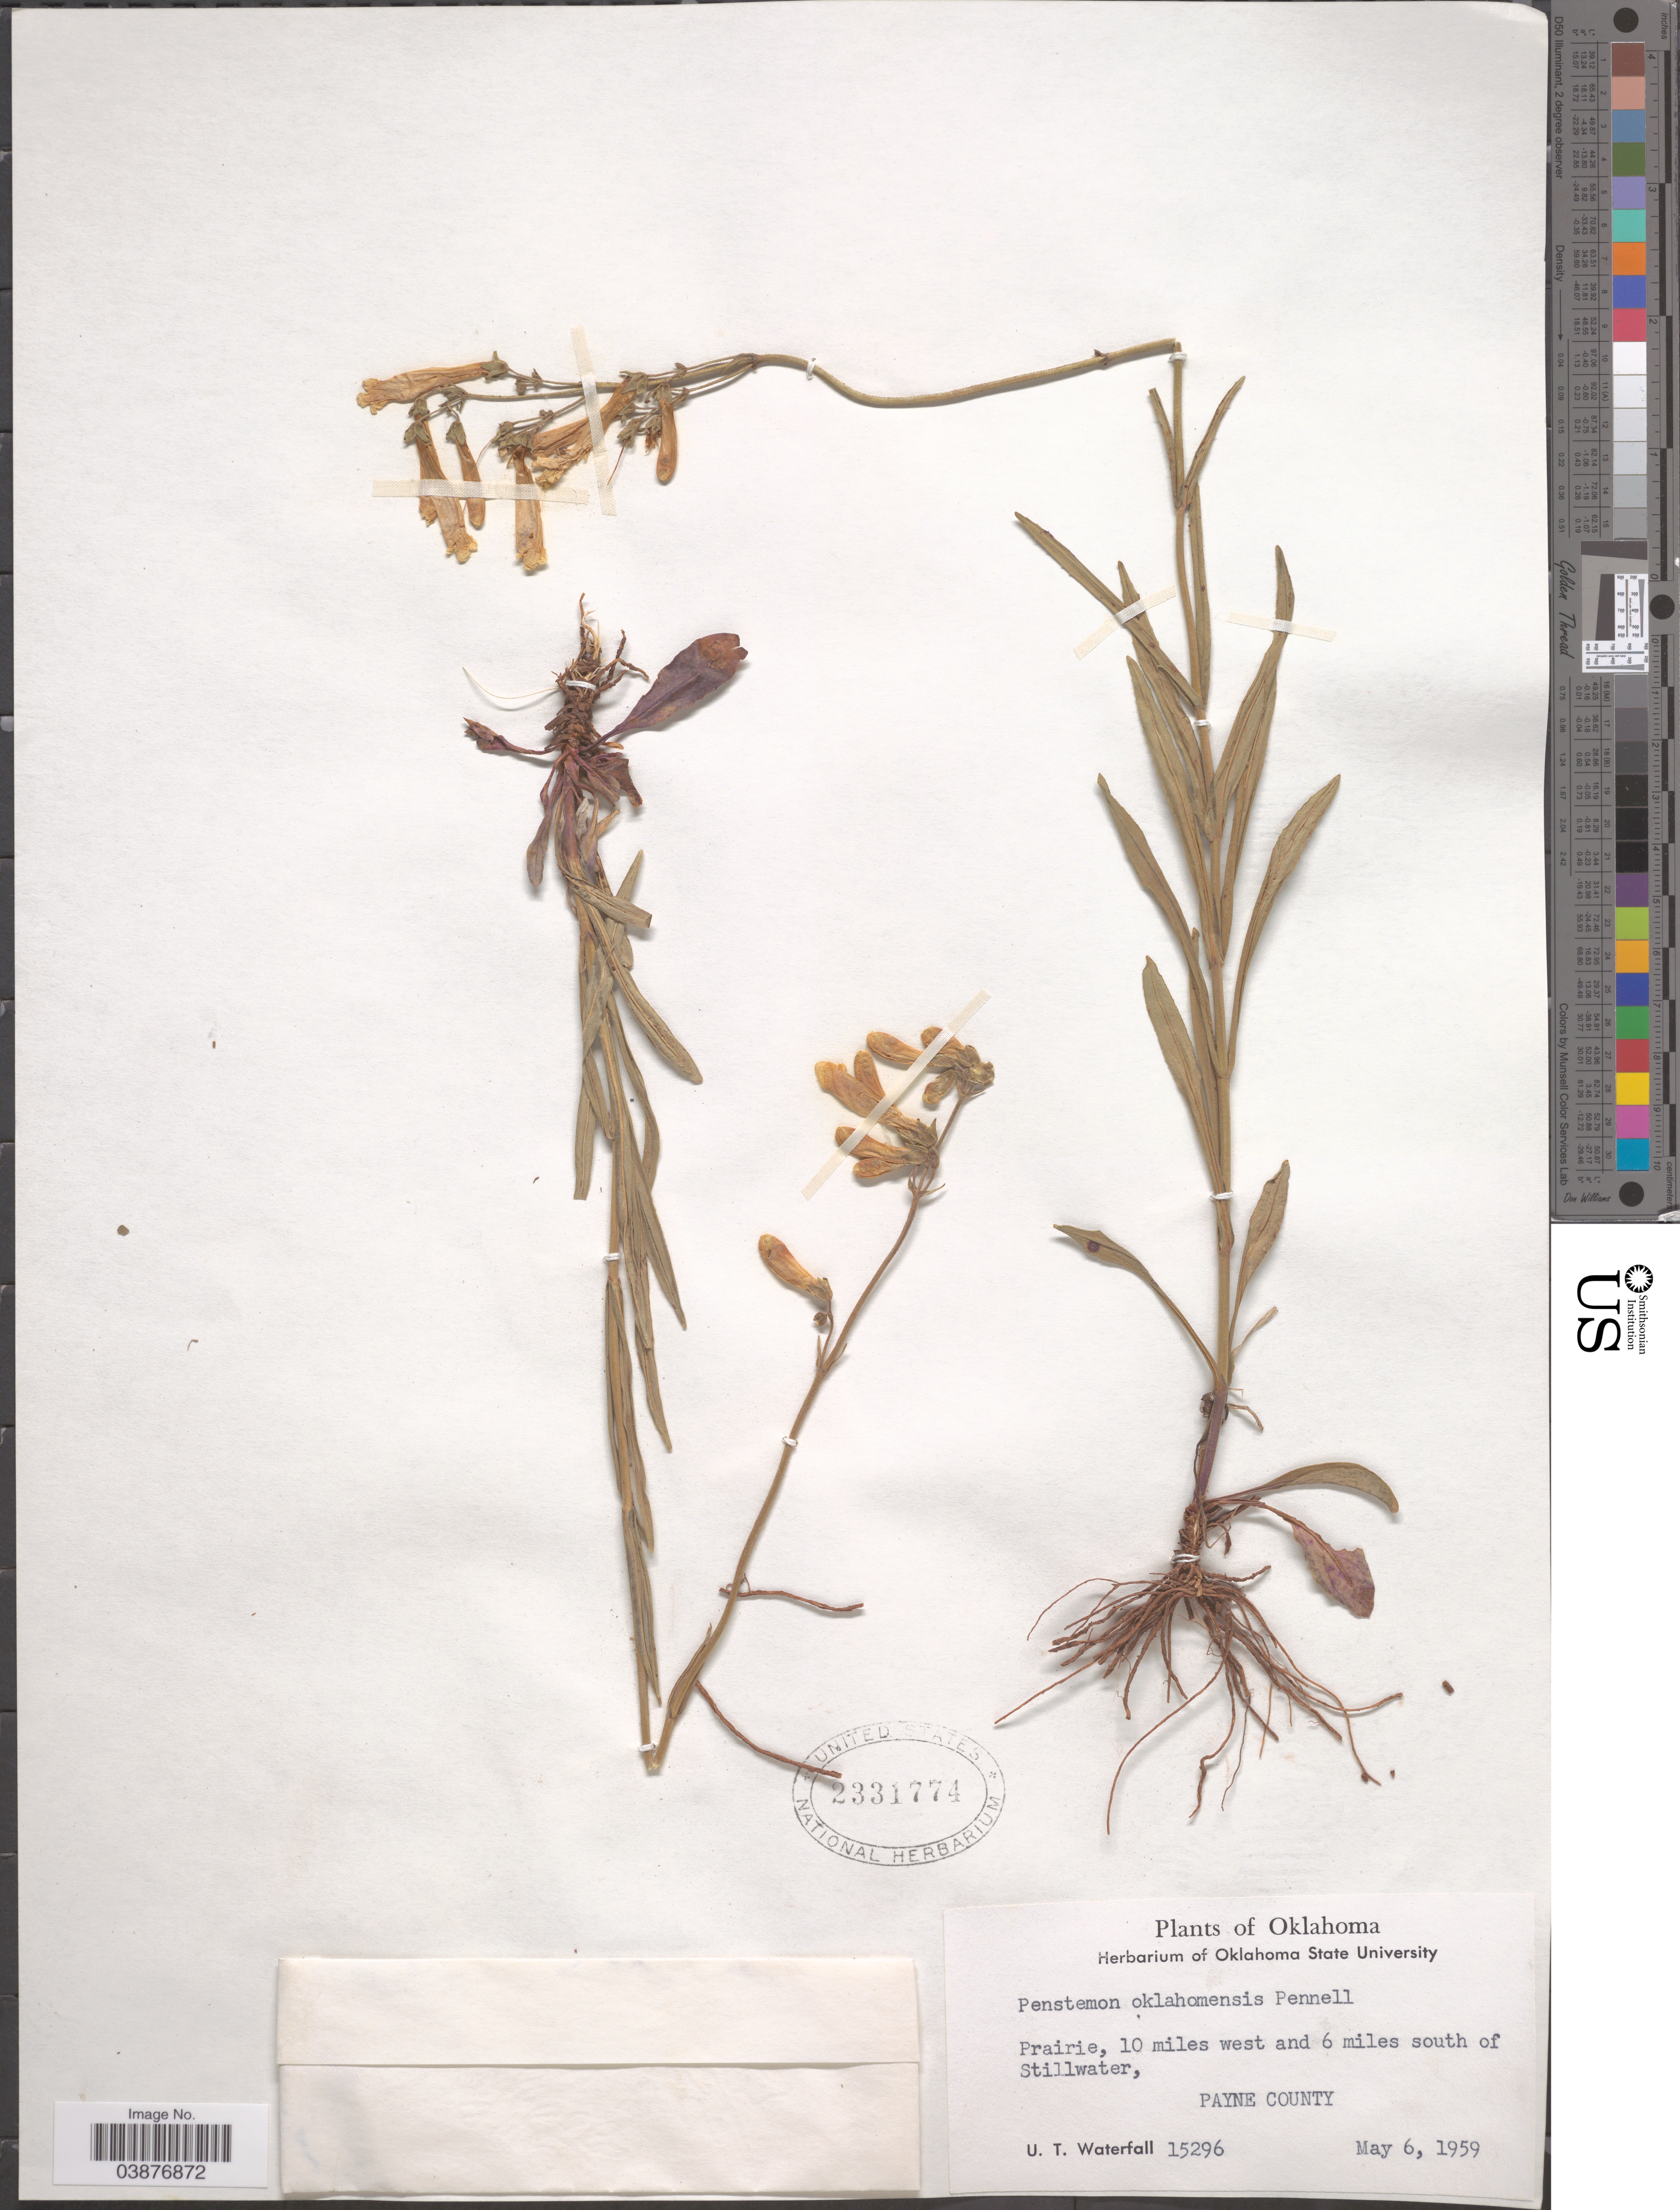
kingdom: Plantae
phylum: Tracheophyta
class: Magnoliopsida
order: Lamiales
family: Plantaginaceae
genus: Penstemon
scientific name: Penstemon oklahomensis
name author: Pennell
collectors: U. T. Waterfall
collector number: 15296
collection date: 1959-05-06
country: United States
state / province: Oklahoma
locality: Prairie, 10 miles west and 6 miles south of Stillwater, Payne County.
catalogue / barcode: US 2331774